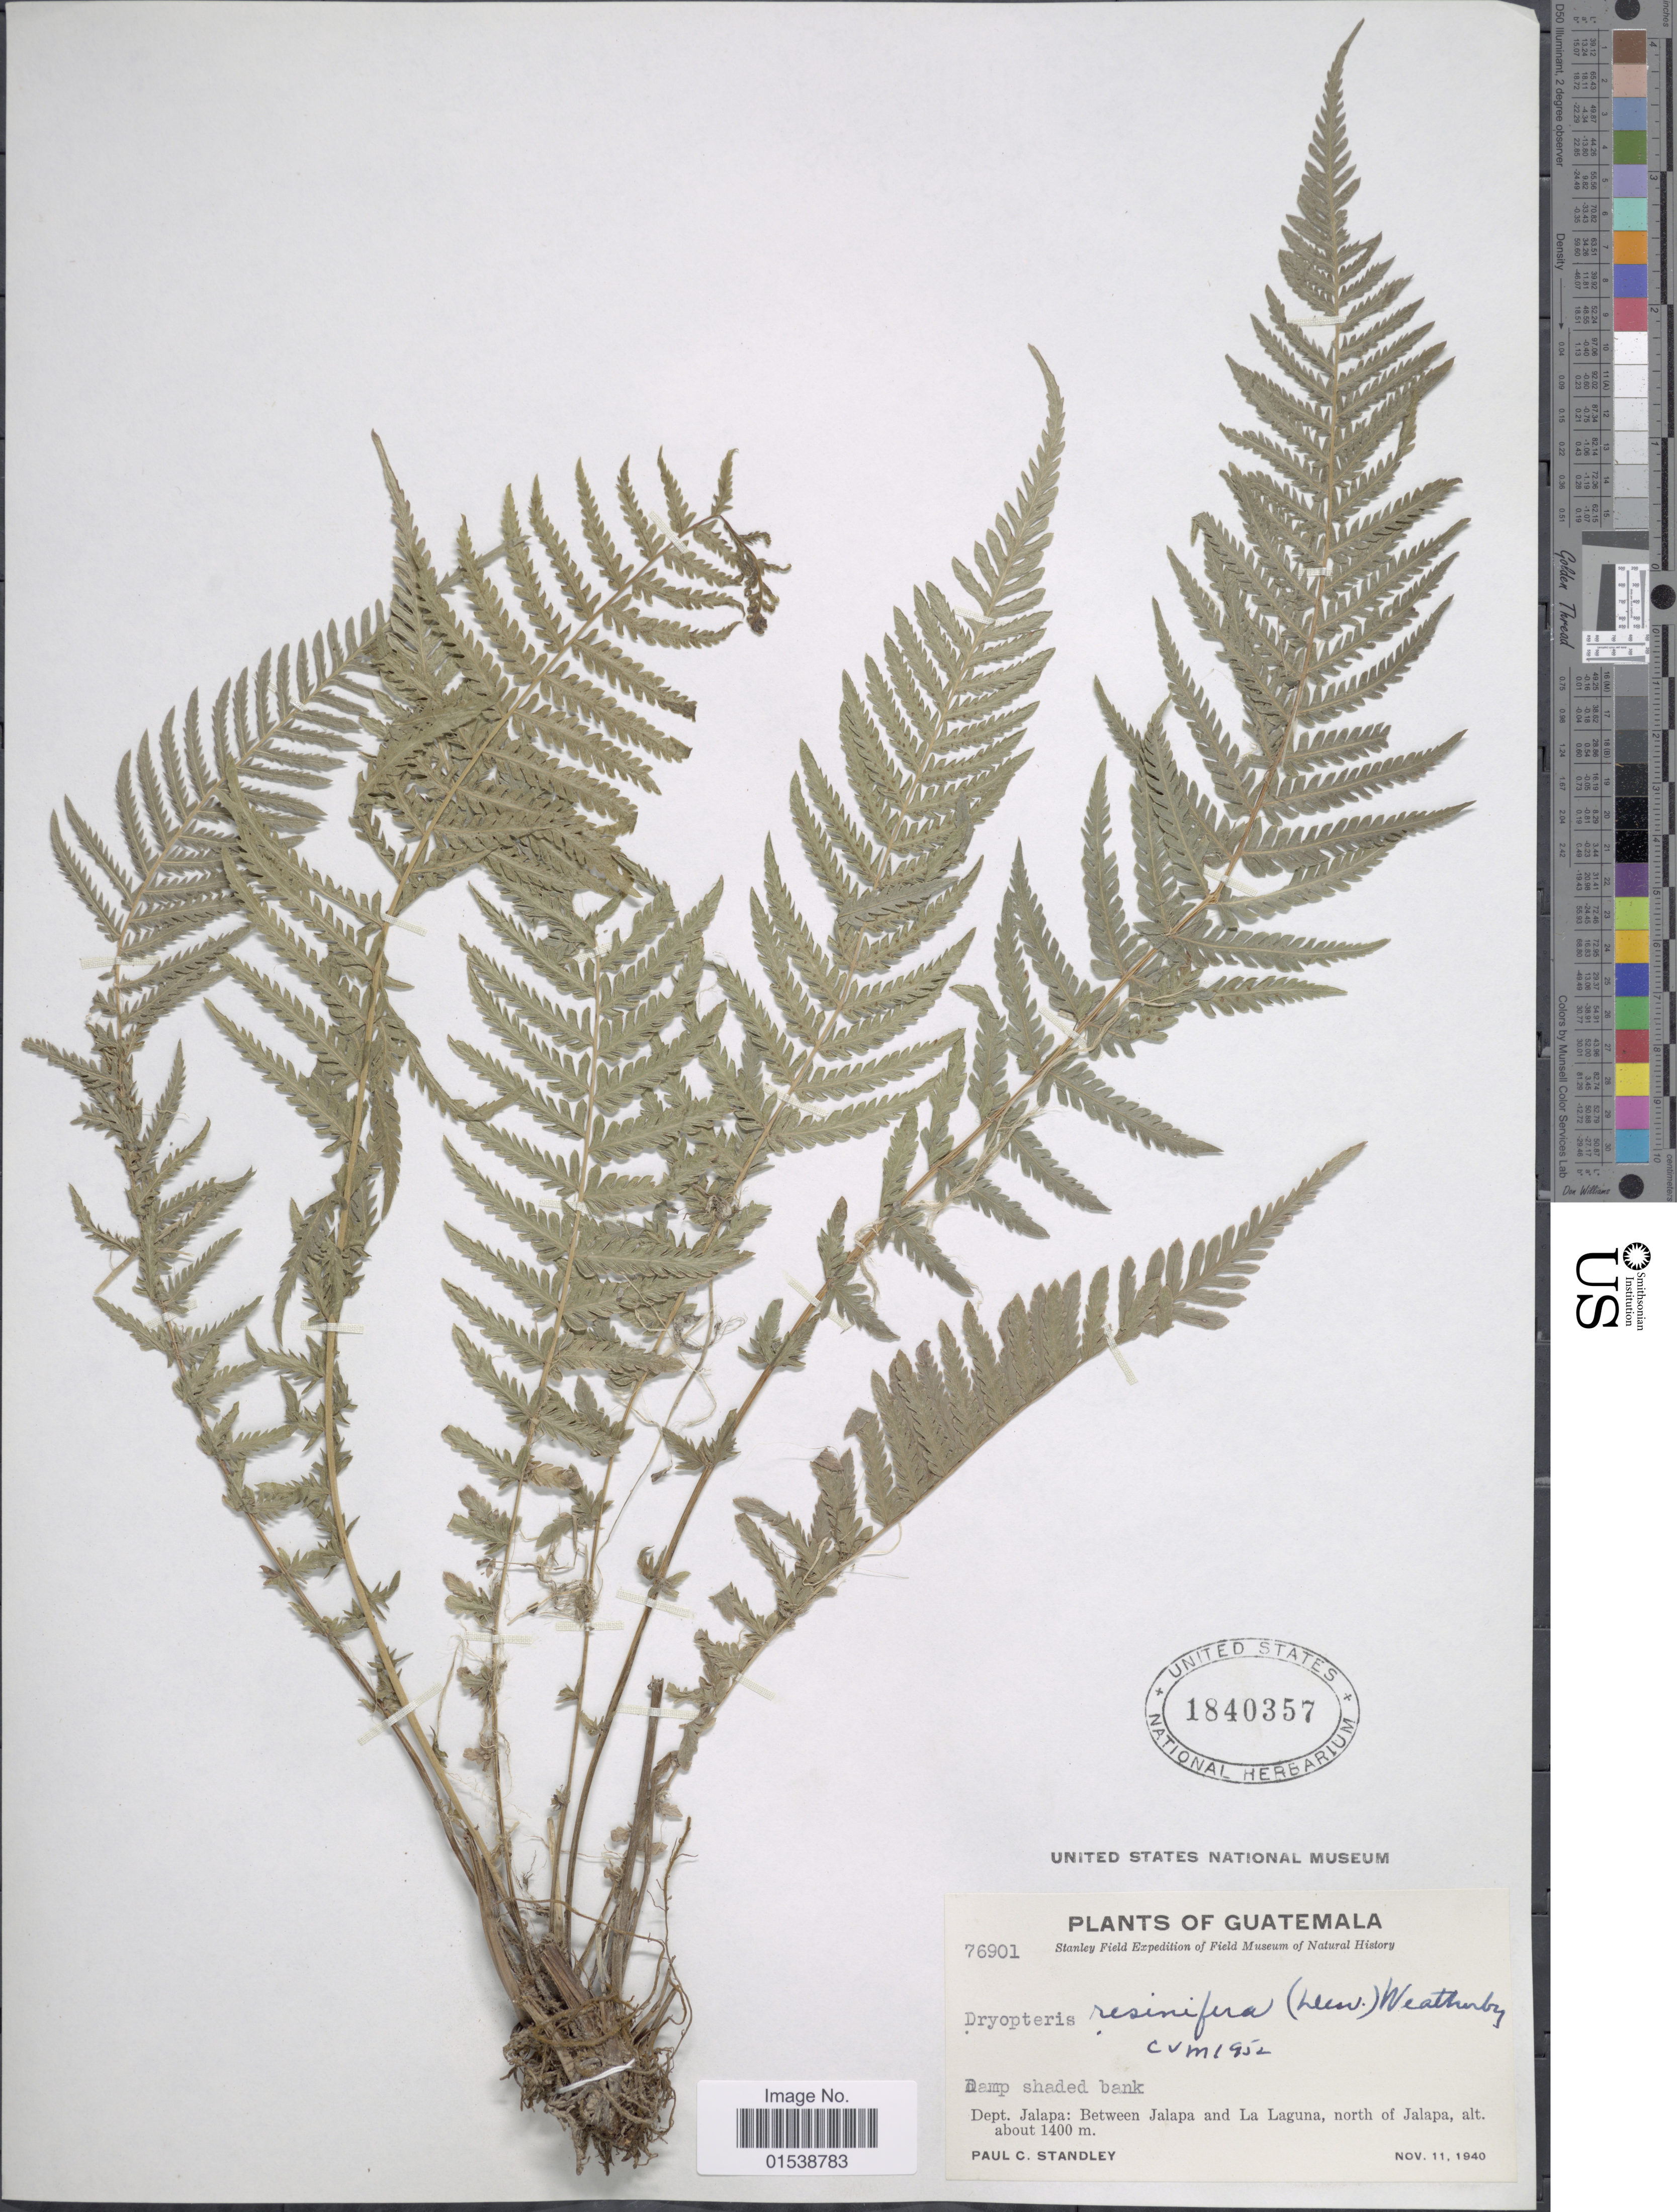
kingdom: Plantae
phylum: Tracheophyta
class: Polypodiopsida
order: Polypodiales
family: Thelypteridaceae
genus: Amauropelta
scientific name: Amauropelta resinifera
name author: (Desv.) Pic. Serm.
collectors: P. C. Standley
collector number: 76901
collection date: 1940-11-11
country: Guatemala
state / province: Jalapa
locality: Dept. Jalapa: Between Jalapa and La Laguna, north of Jalapa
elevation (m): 1400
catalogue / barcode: US 1840357